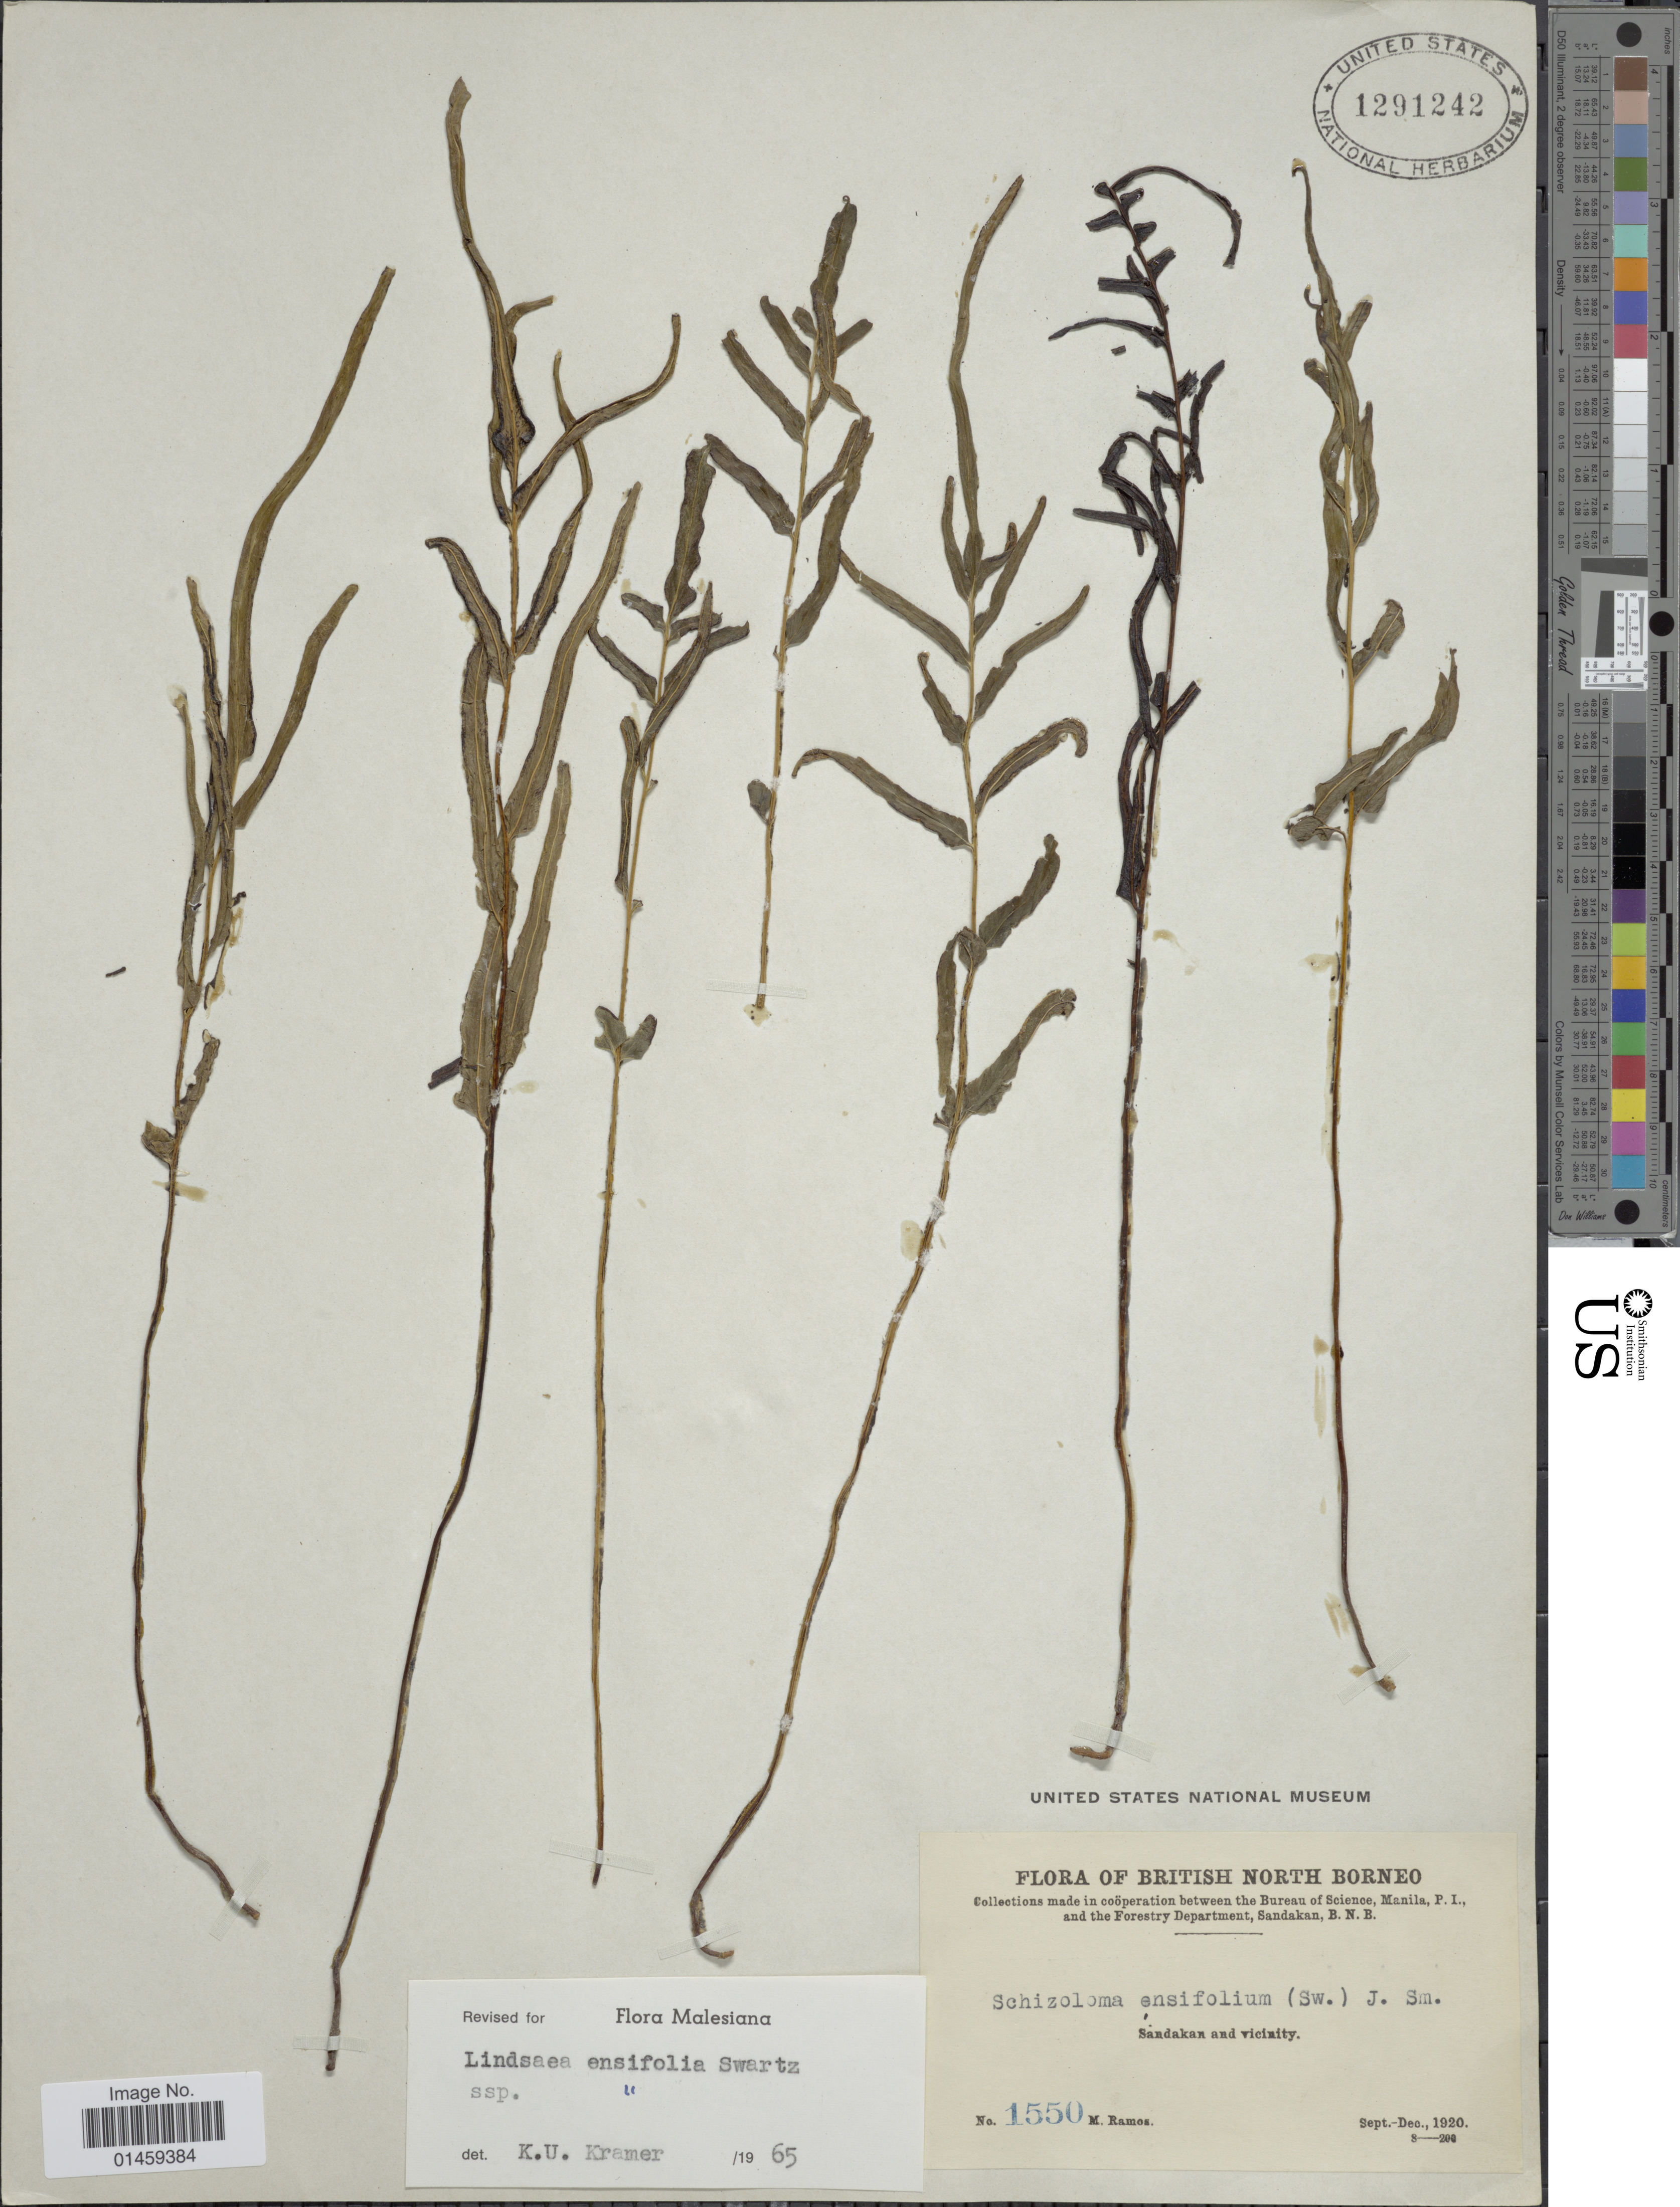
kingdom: Plantae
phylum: Tracheophyta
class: Polypodiopsida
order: Polypodiales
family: Lindsaeaceae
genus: Lindsaea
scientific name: Lindsaea ensifolia subsp. ensifolia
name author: Sw.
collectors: M. Ramos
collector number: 1550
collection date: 1920-09/1920-12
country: Malaysia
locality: British North Borneo. Sandakan and vicinity.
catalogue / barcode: US 1291242